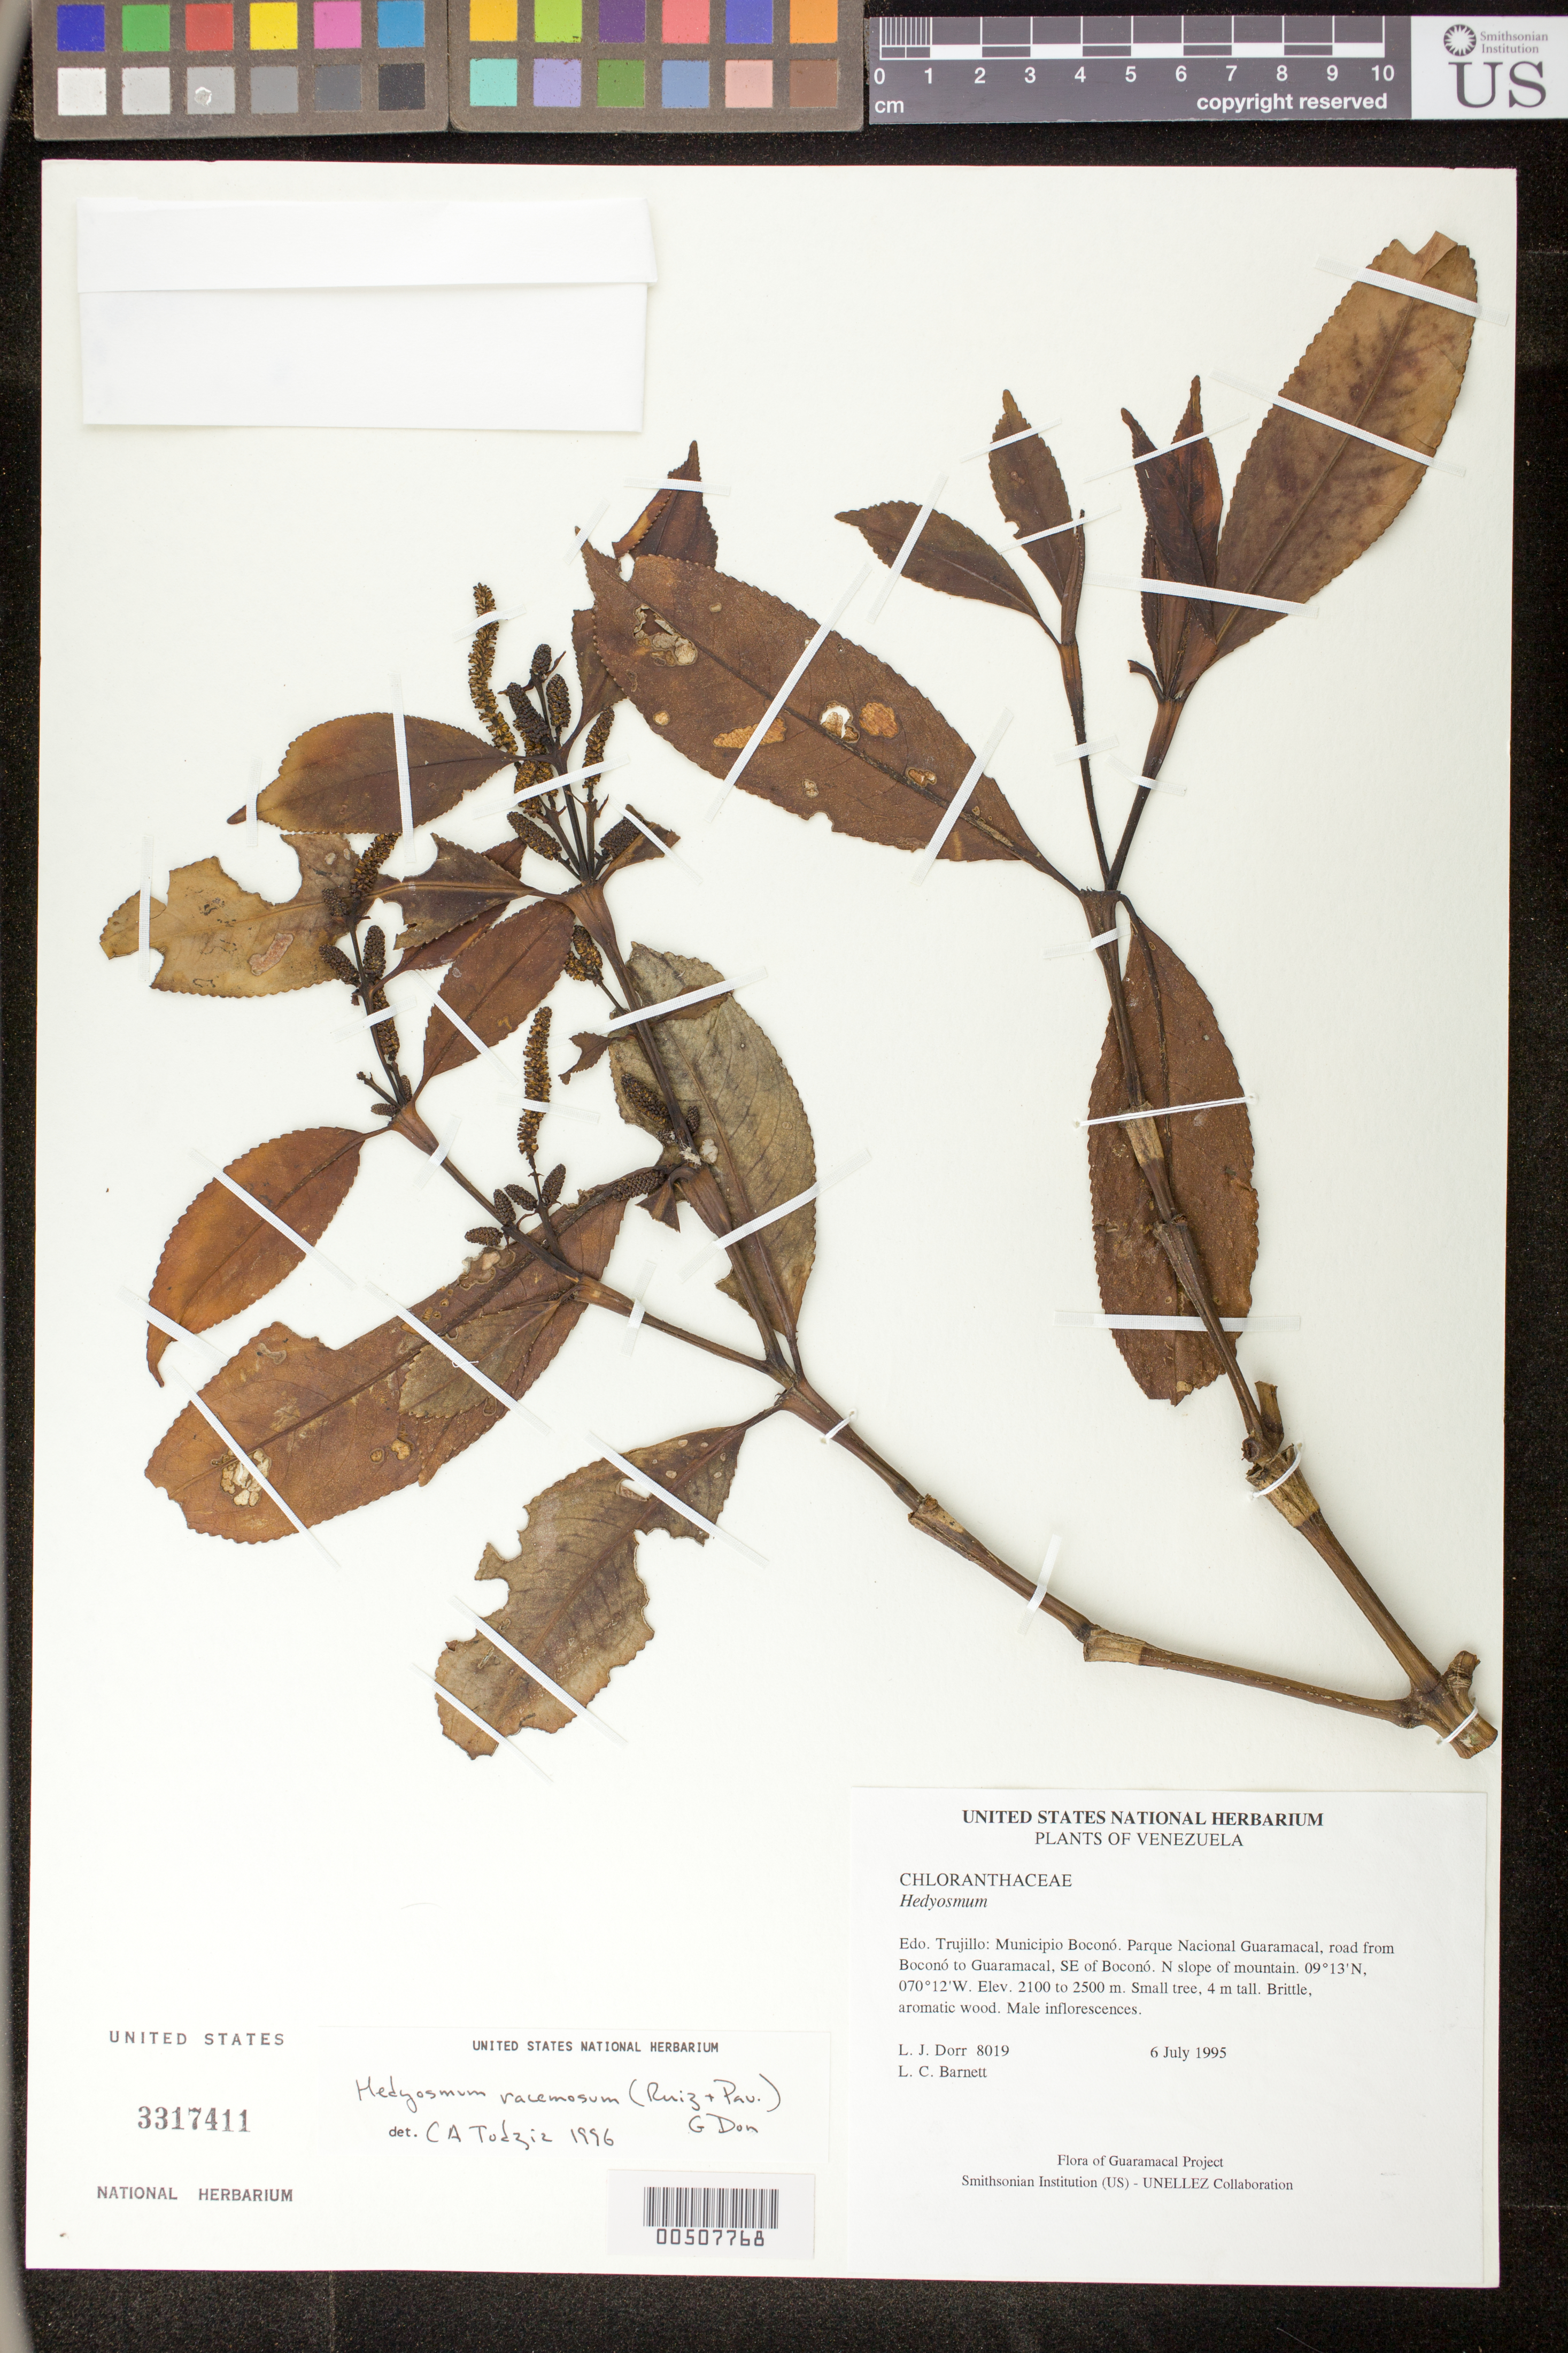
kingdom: Plantae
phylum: Tracheophyta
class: Magnoliopsida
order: Chloranthales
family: Chloranthaceae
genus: Hedyosmum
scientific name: Hedyosmum racemosum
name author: (Ruiz & Pav.) G. Don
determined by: Todzia, C. A., (TEX), University of Texas Austin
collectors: L. J. Dorr & L. C. Barnett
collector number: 8019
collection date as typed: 06 Jul 1995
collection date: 1995-07-06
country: Venezuela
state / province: Trujillo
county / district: Boconó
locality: Parque Nacional Guaramacal, road from Boconó to Guaramacal, SE of Boconó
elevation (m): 2100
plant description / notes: PORT, TEX, US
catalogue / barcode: US 3317411